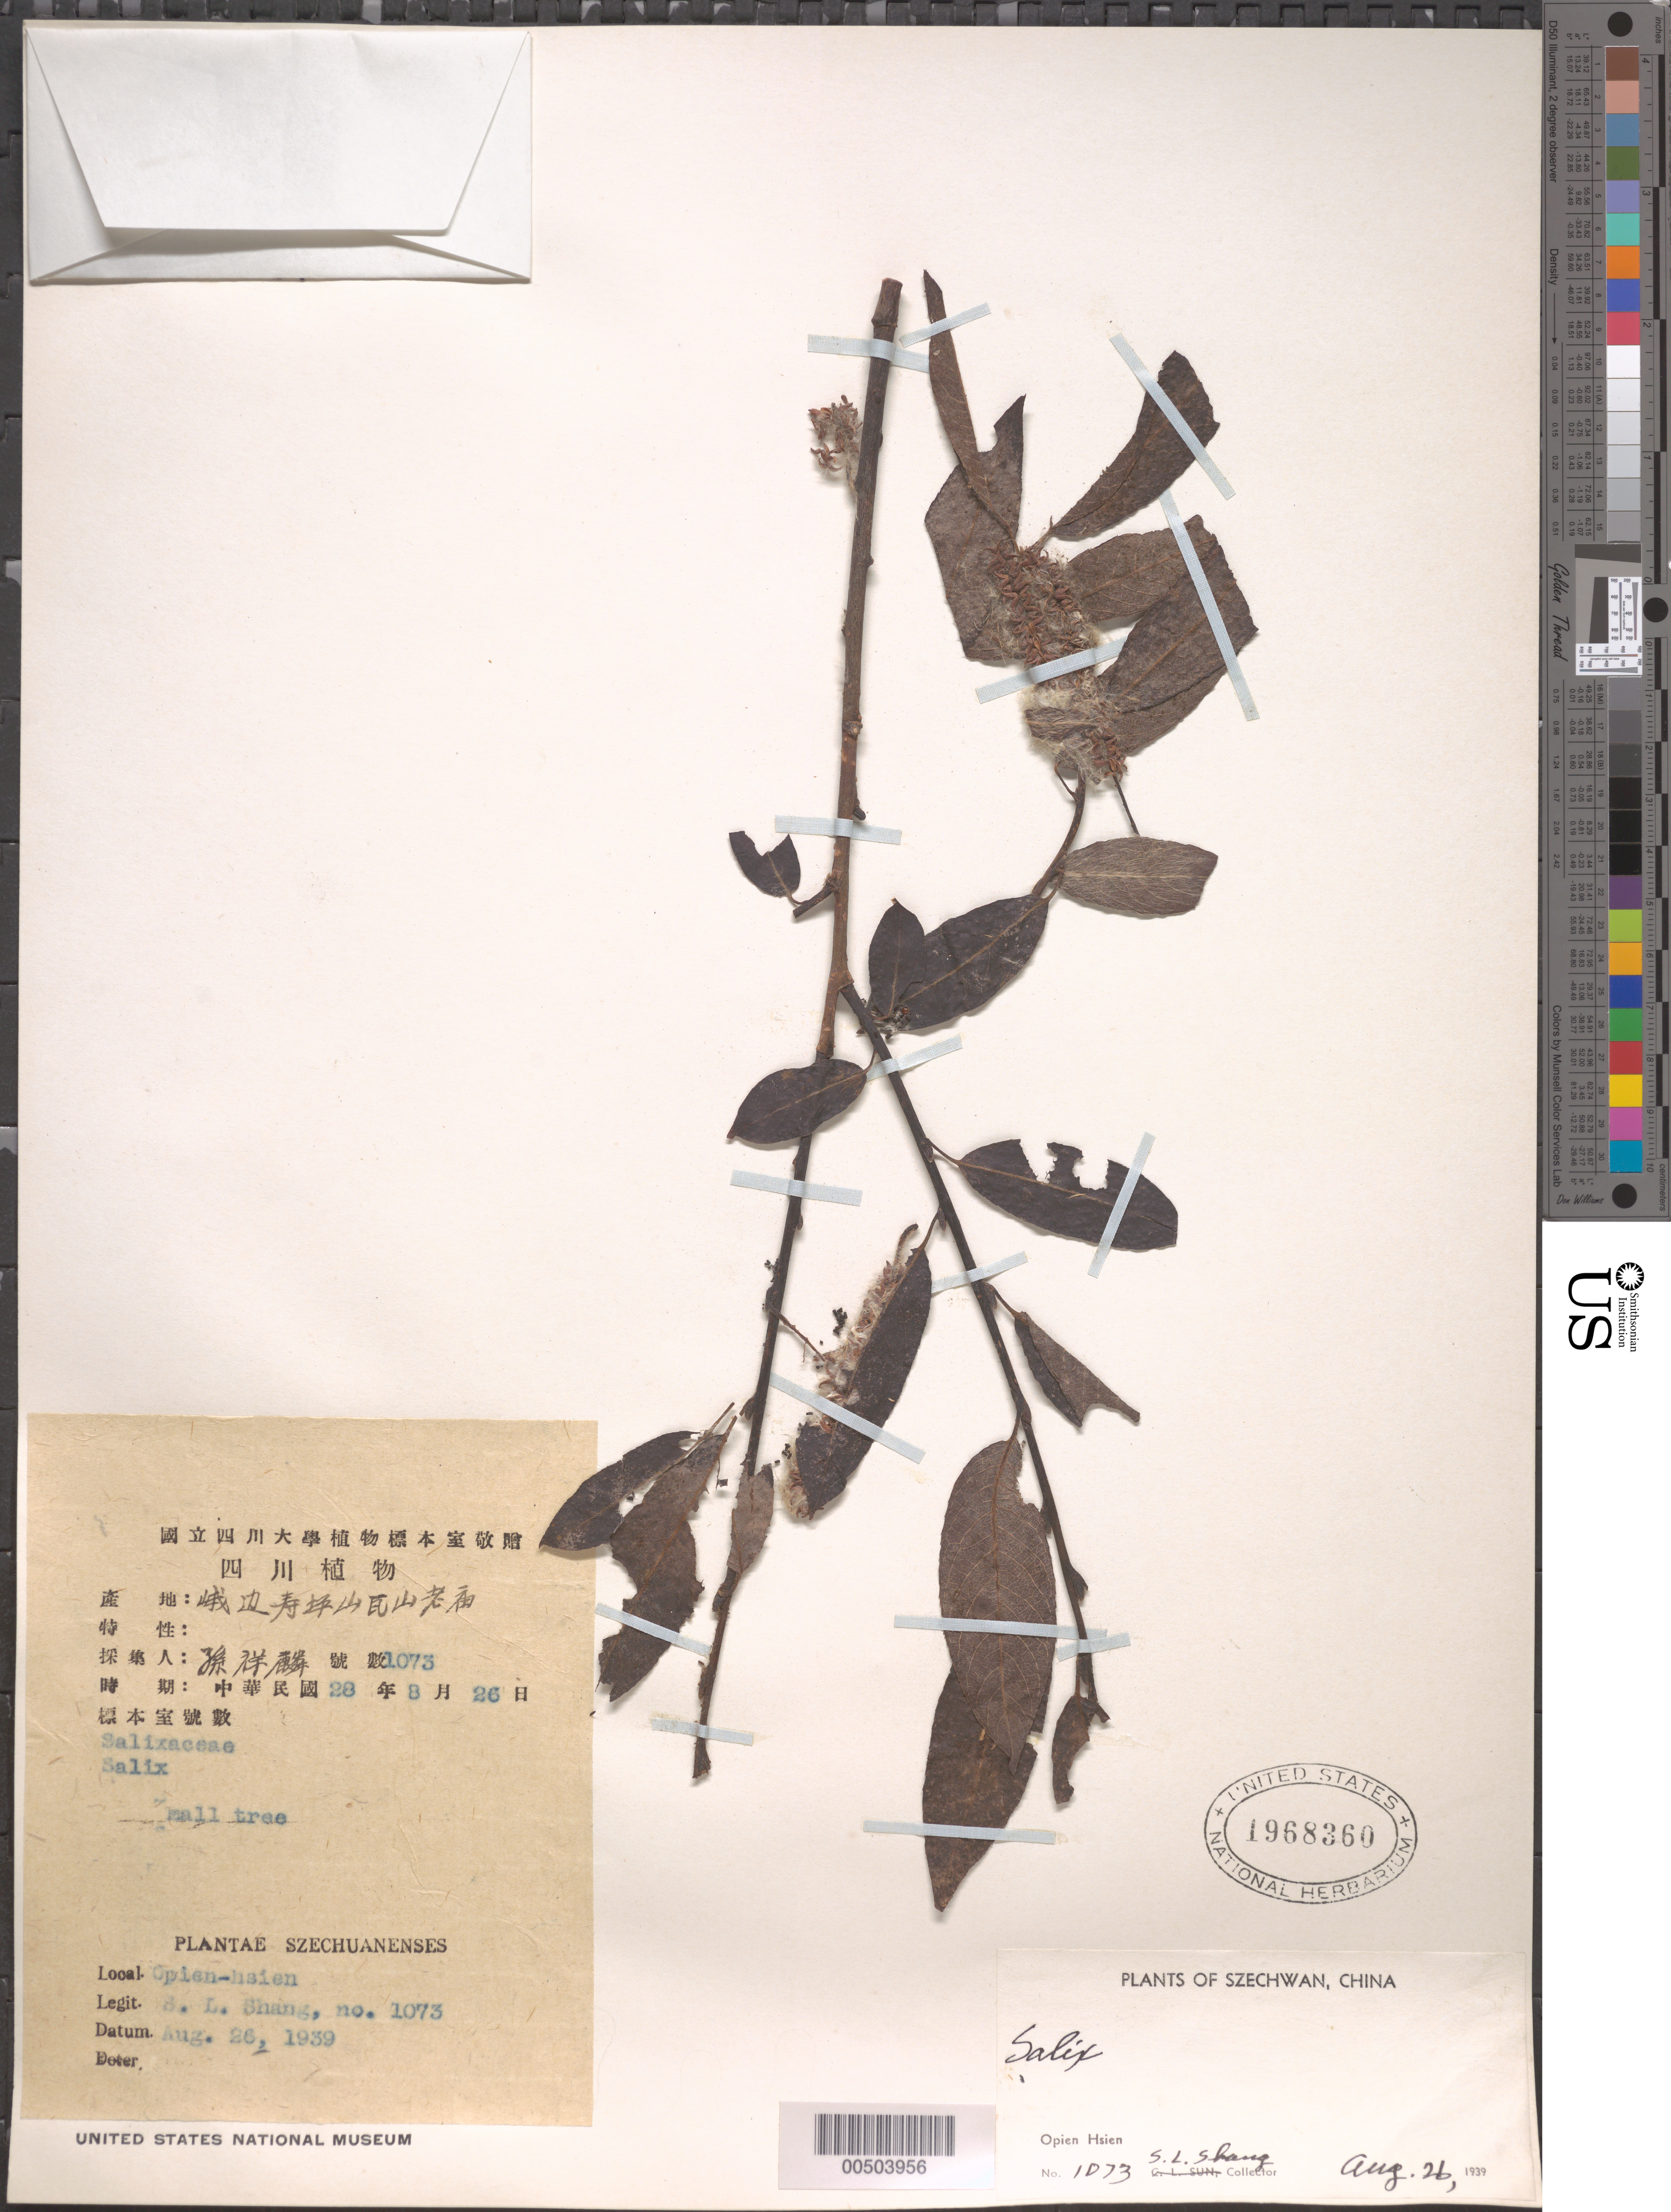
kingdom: Plantae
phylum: Tracheophyta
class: Magnoliopsida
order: Malpighiales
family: Salicaceae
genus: Salix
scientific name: Salix sp.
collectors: S. Shang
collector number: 1073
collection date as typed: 26 Aug 1939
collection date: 1939-08-26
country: China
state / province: Sichuan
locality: Shou Ping Shan, O-pien Hsien (district) or Ebian Yizu Zizhixian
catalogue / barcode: US 1968360